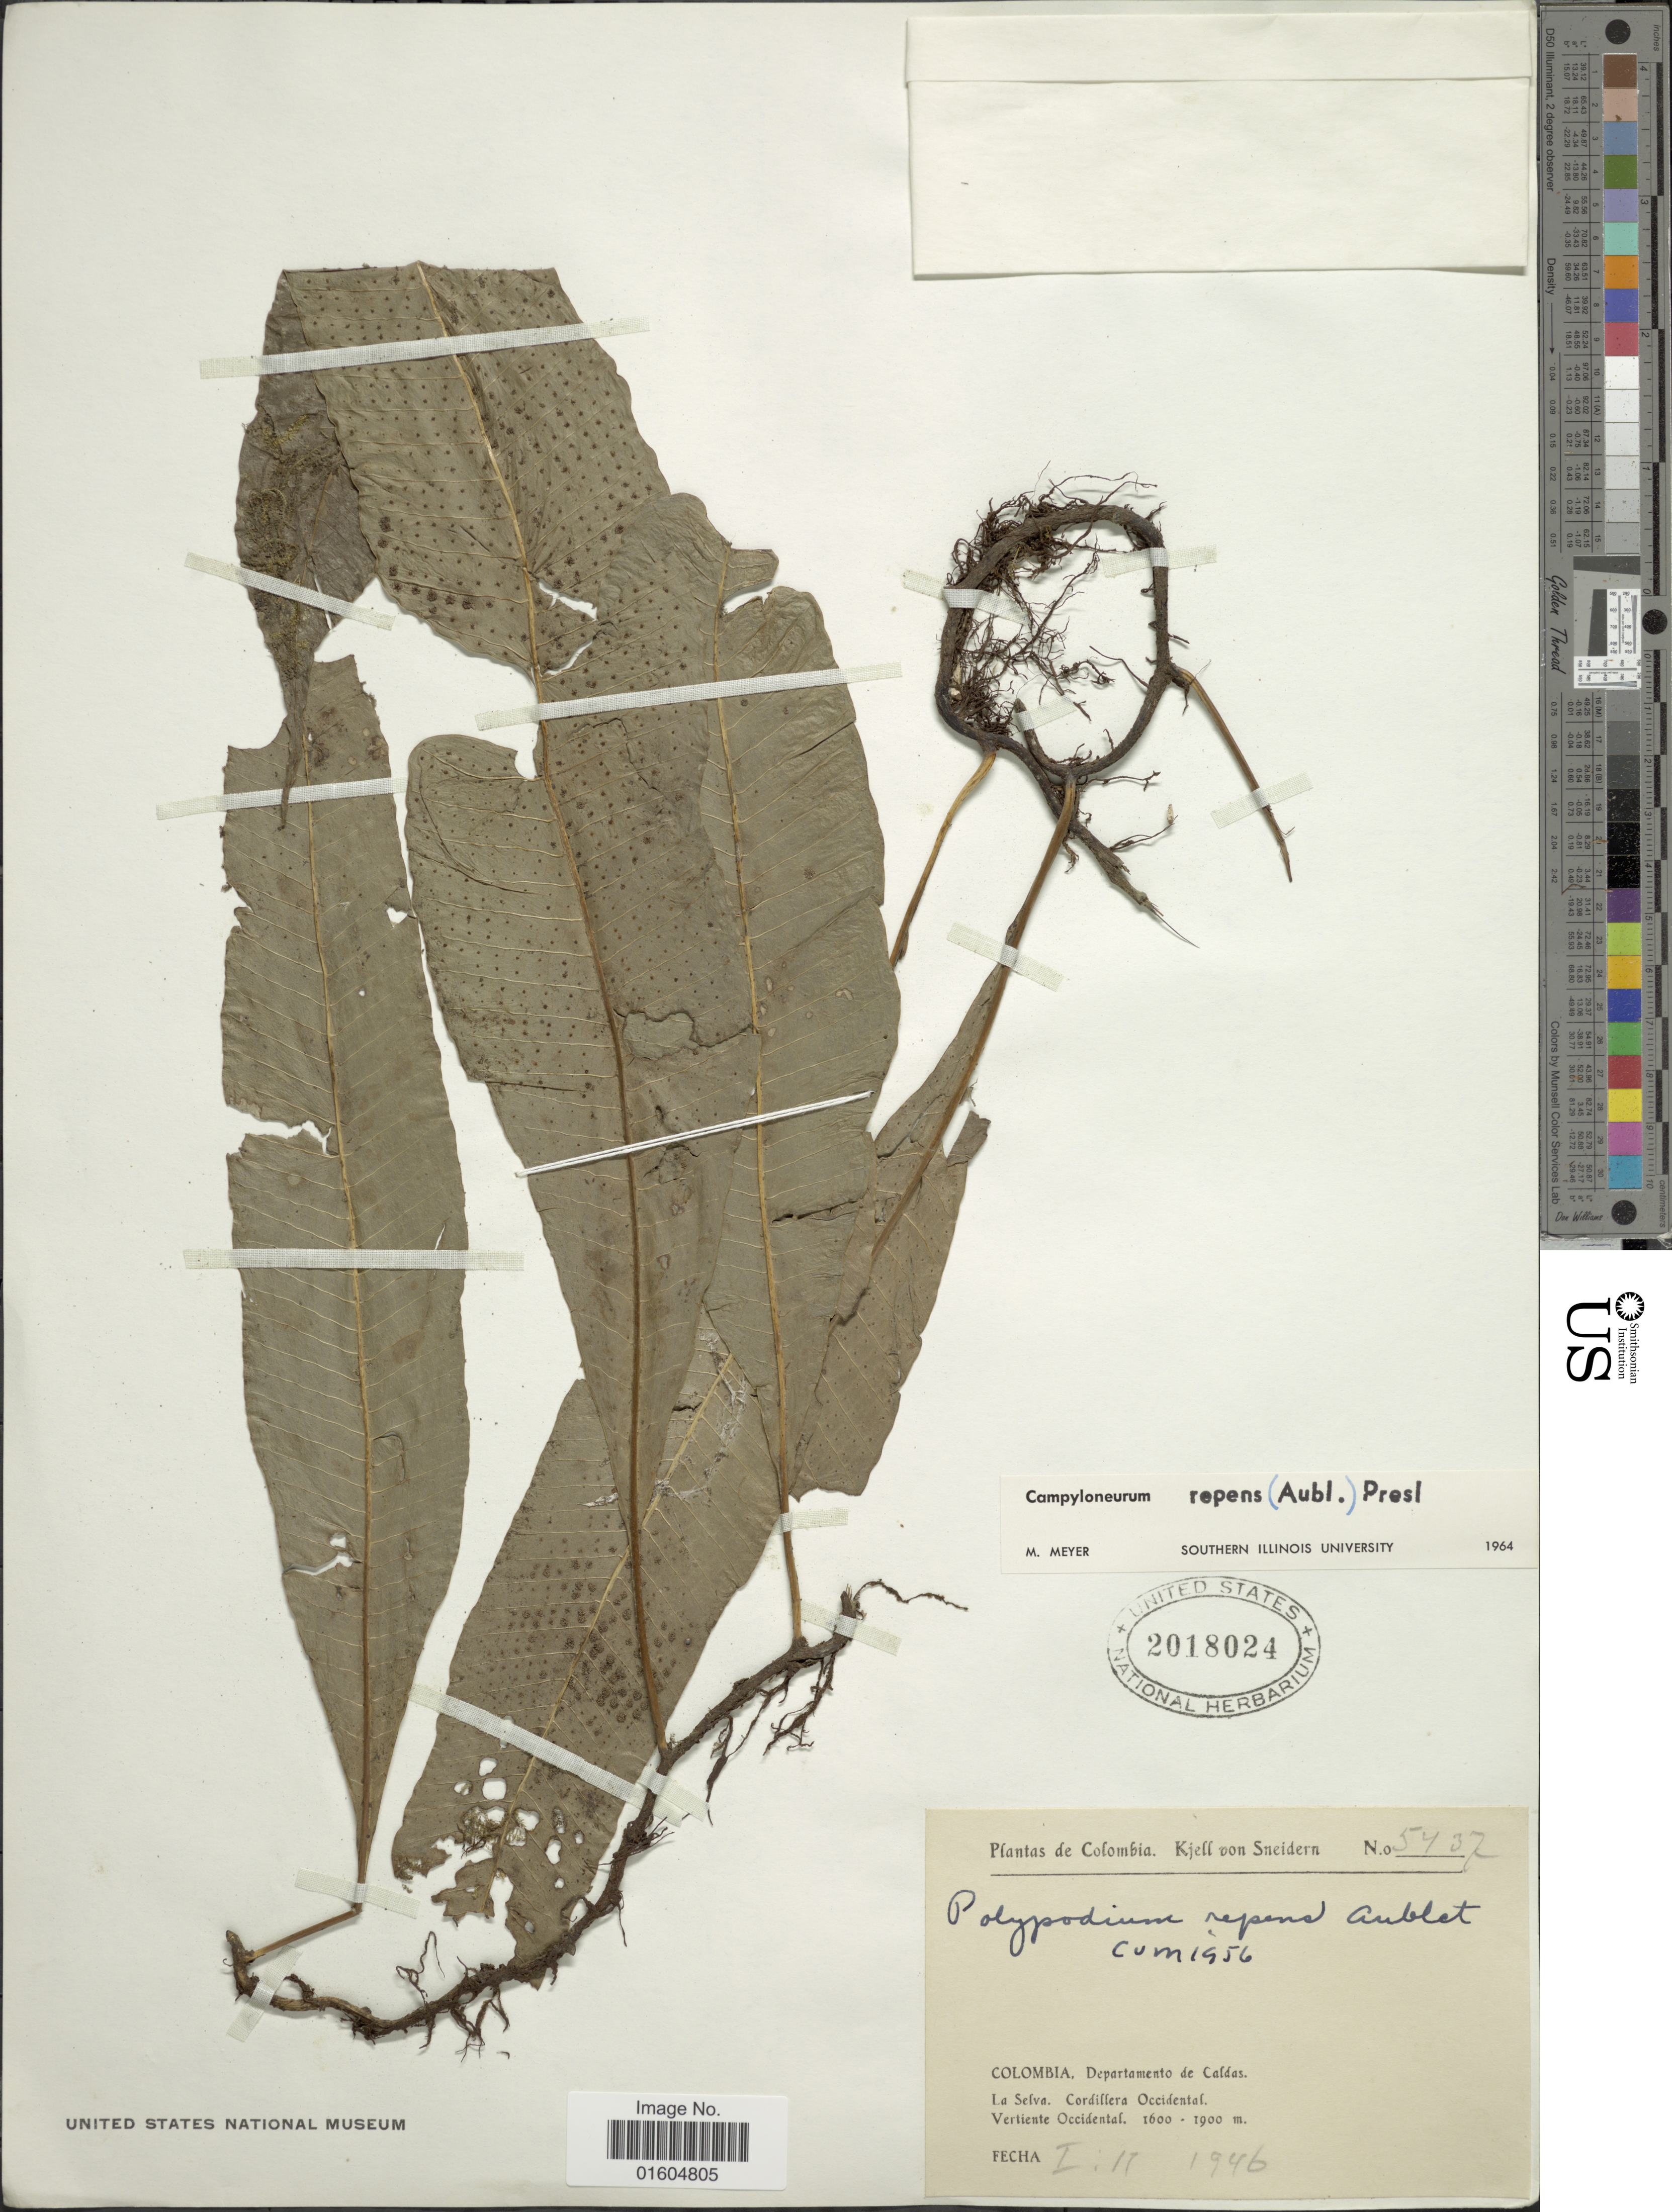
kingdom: Plantae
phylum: Tracheophyta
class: Polypodiopsida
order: Polypodiales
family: Polypodiaceae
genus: Campyloneurum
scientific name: Campyloneurum repens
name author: (Aubl.) C. Presl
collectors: K. von Sneidern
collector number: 5437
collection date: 1946-01-11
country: Colombia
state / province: Caldas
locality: Colombia. Departamento de Caldas. La Selva. Cordillera Occidental. Vertiente Occidental.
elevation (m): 1600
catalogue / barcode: US 2018024